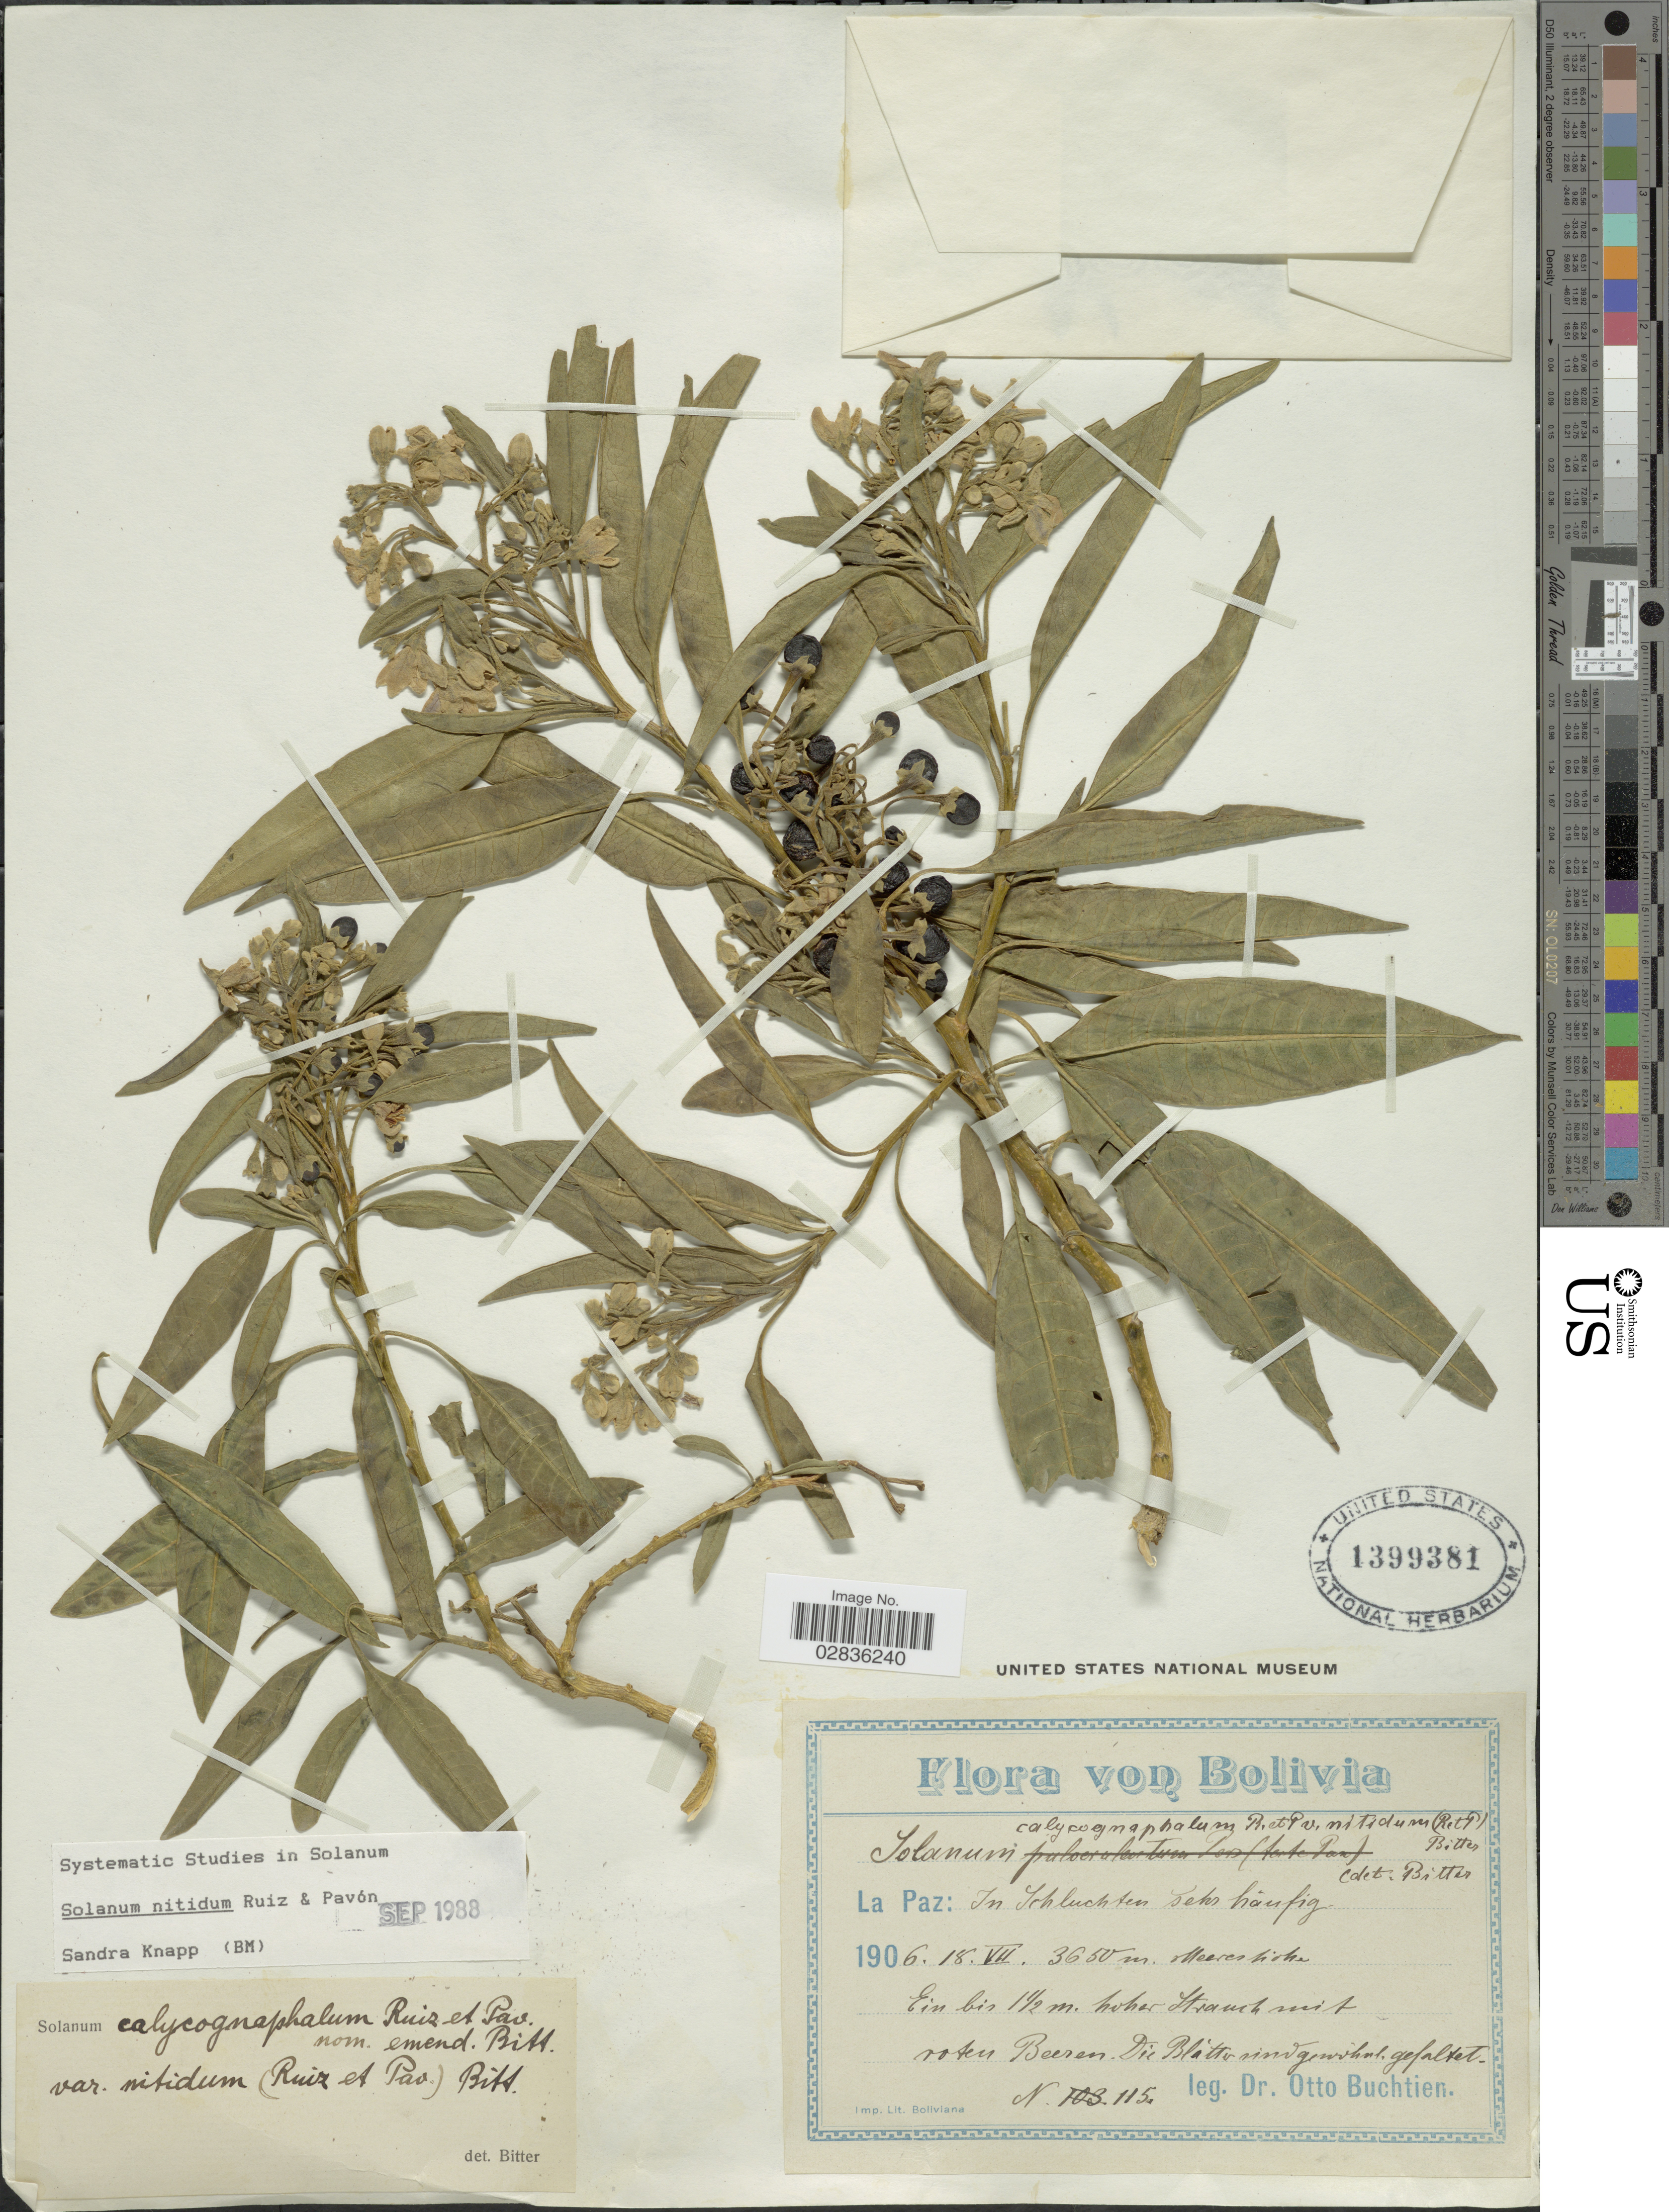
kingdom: Plantae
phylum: Tracheophyta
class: Magnoliopsida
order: Solanales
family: Solanaceae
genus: Solanum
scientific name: Solanum nitidum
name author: Ruiz & Pav.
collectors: O. Buchtien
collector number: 115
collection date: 1906-08-18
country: Bolivia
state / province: La Paz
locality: La Paz: In Schluchten sehr häufig.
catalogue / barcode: US 1399381